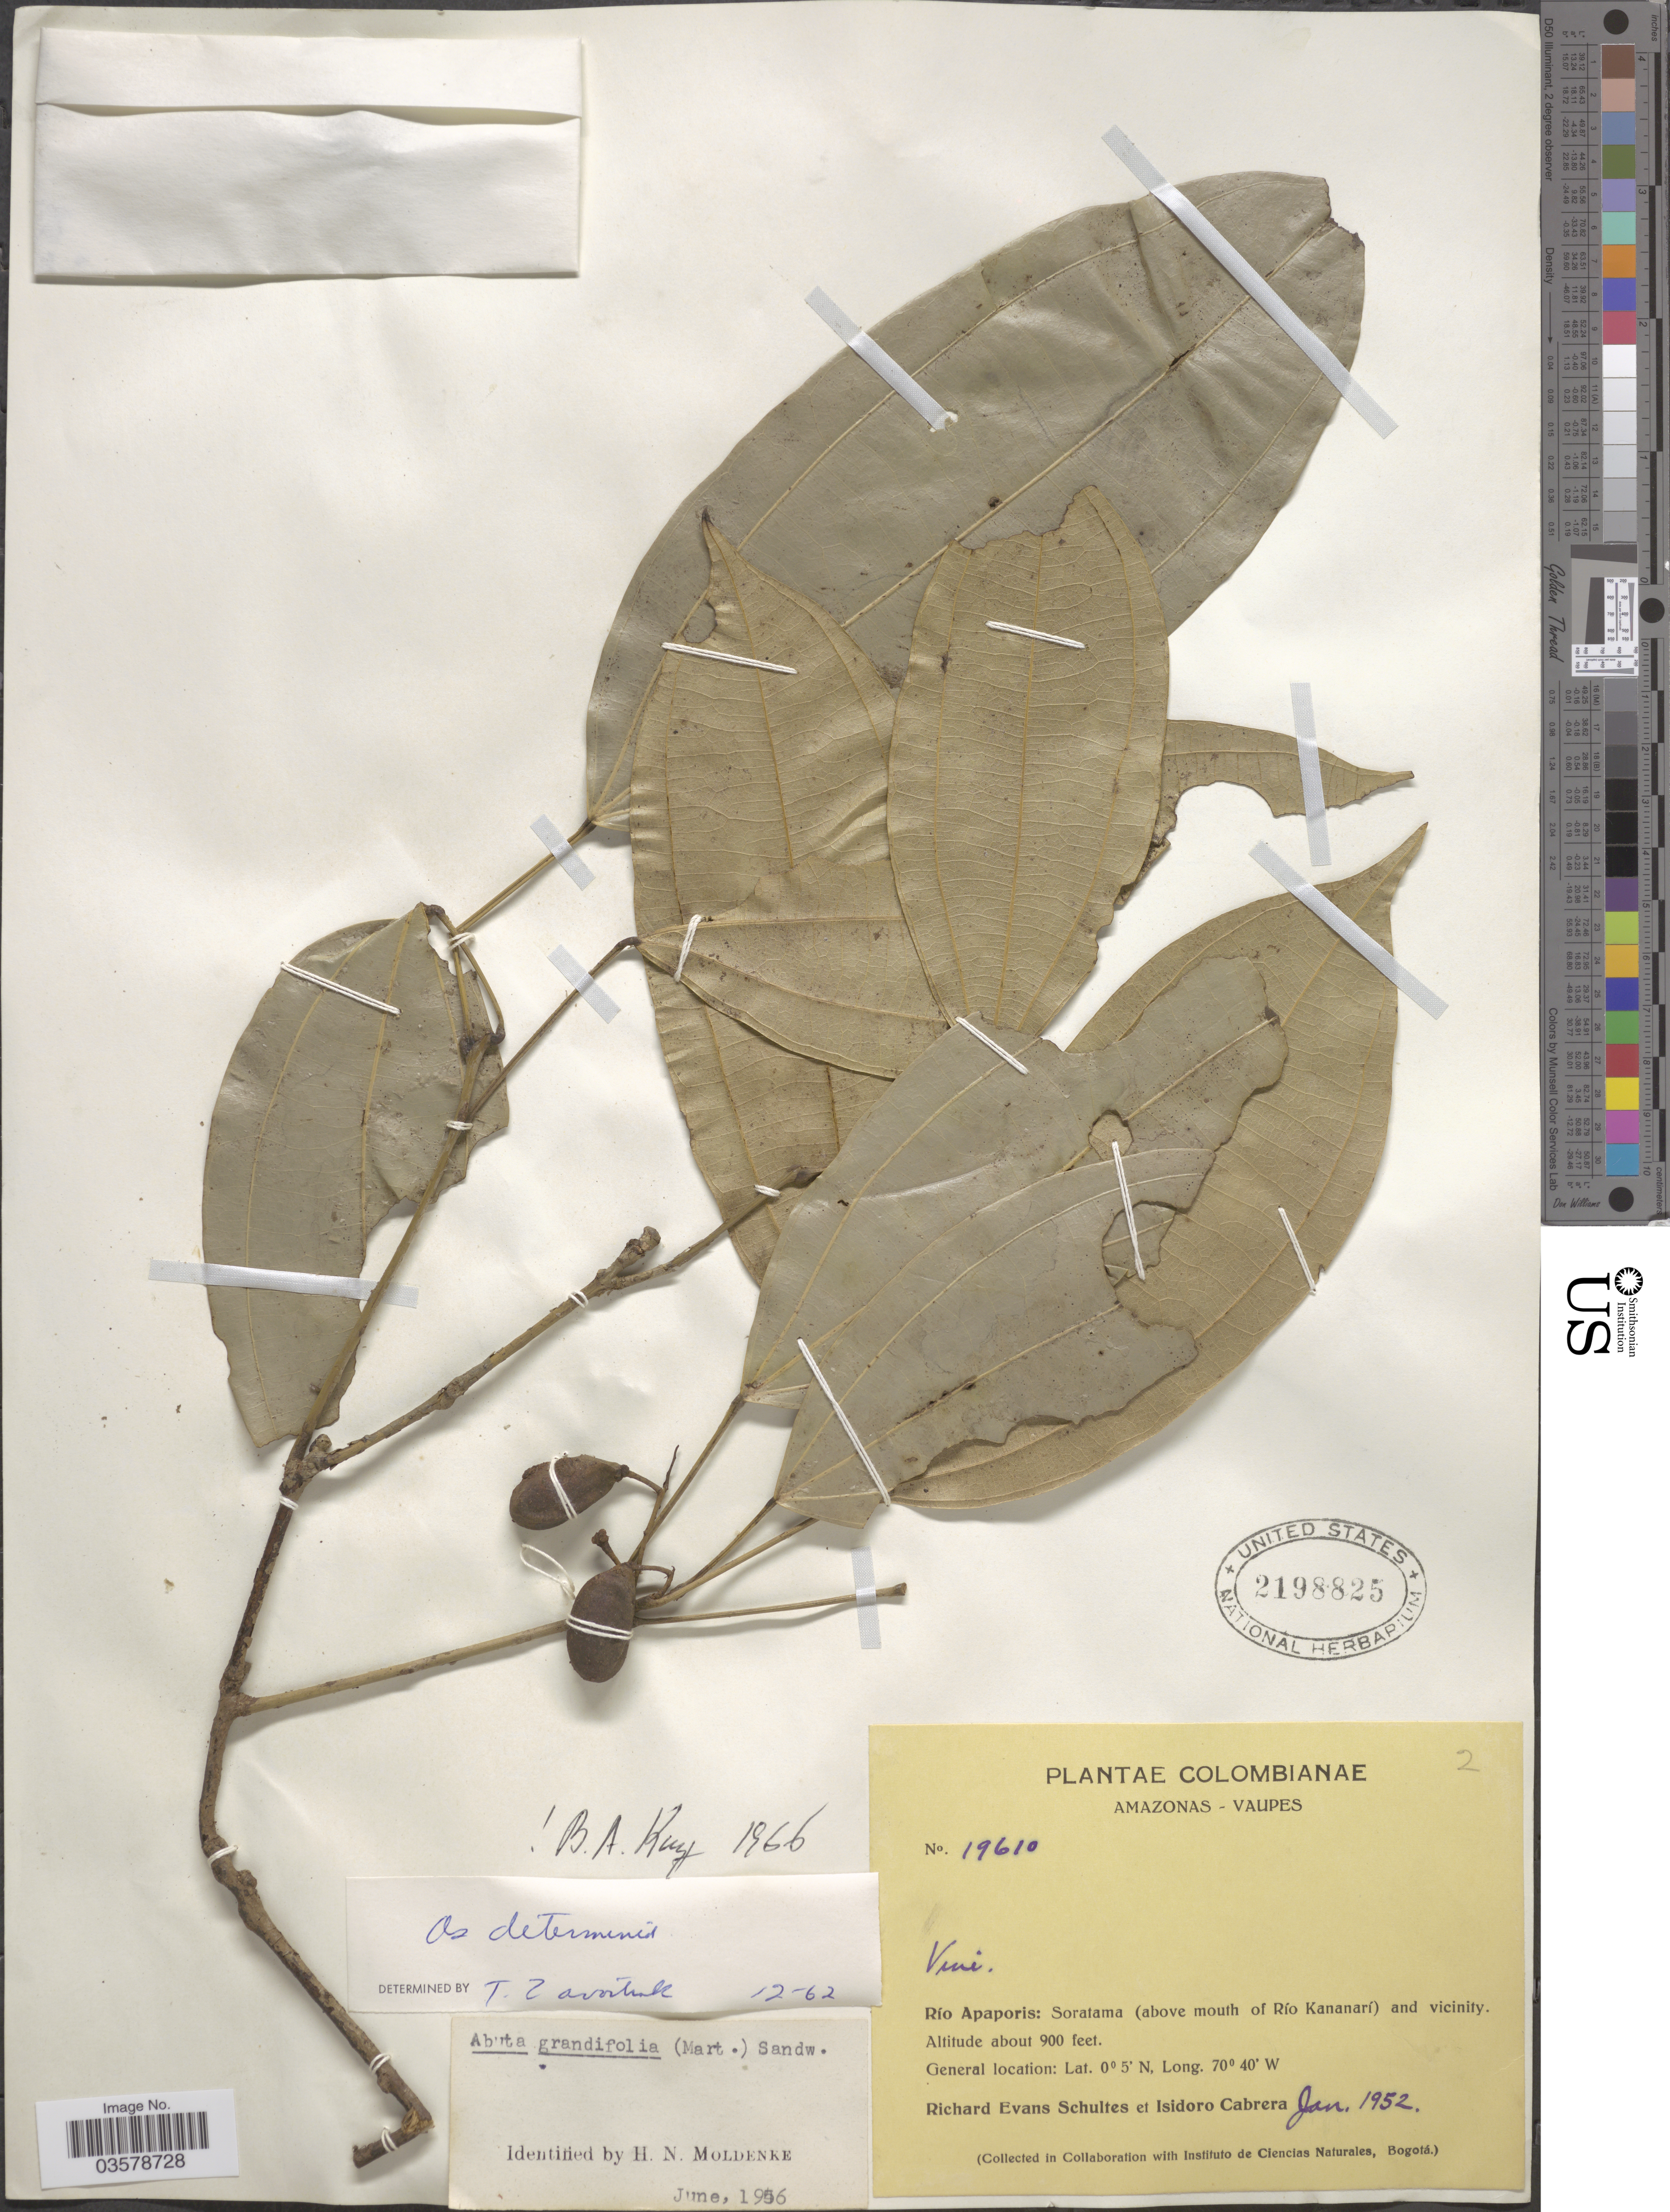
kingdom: Plantae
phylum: Tracheophyta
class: Magnoliopsida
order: Ranunculales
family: Menispermaceae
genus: Abuta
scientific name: Abuta grandifolia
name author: (Mart.) Sandwith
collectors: R. E. Schultes & I. Cabrera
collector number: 19610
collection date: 1952-01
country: Colombia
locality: Amazonas-Vaupes. Río Apaporis: Soratama (above mouth of Río Kananarí) and vicinity.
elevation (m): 274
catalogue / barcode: US 2198825